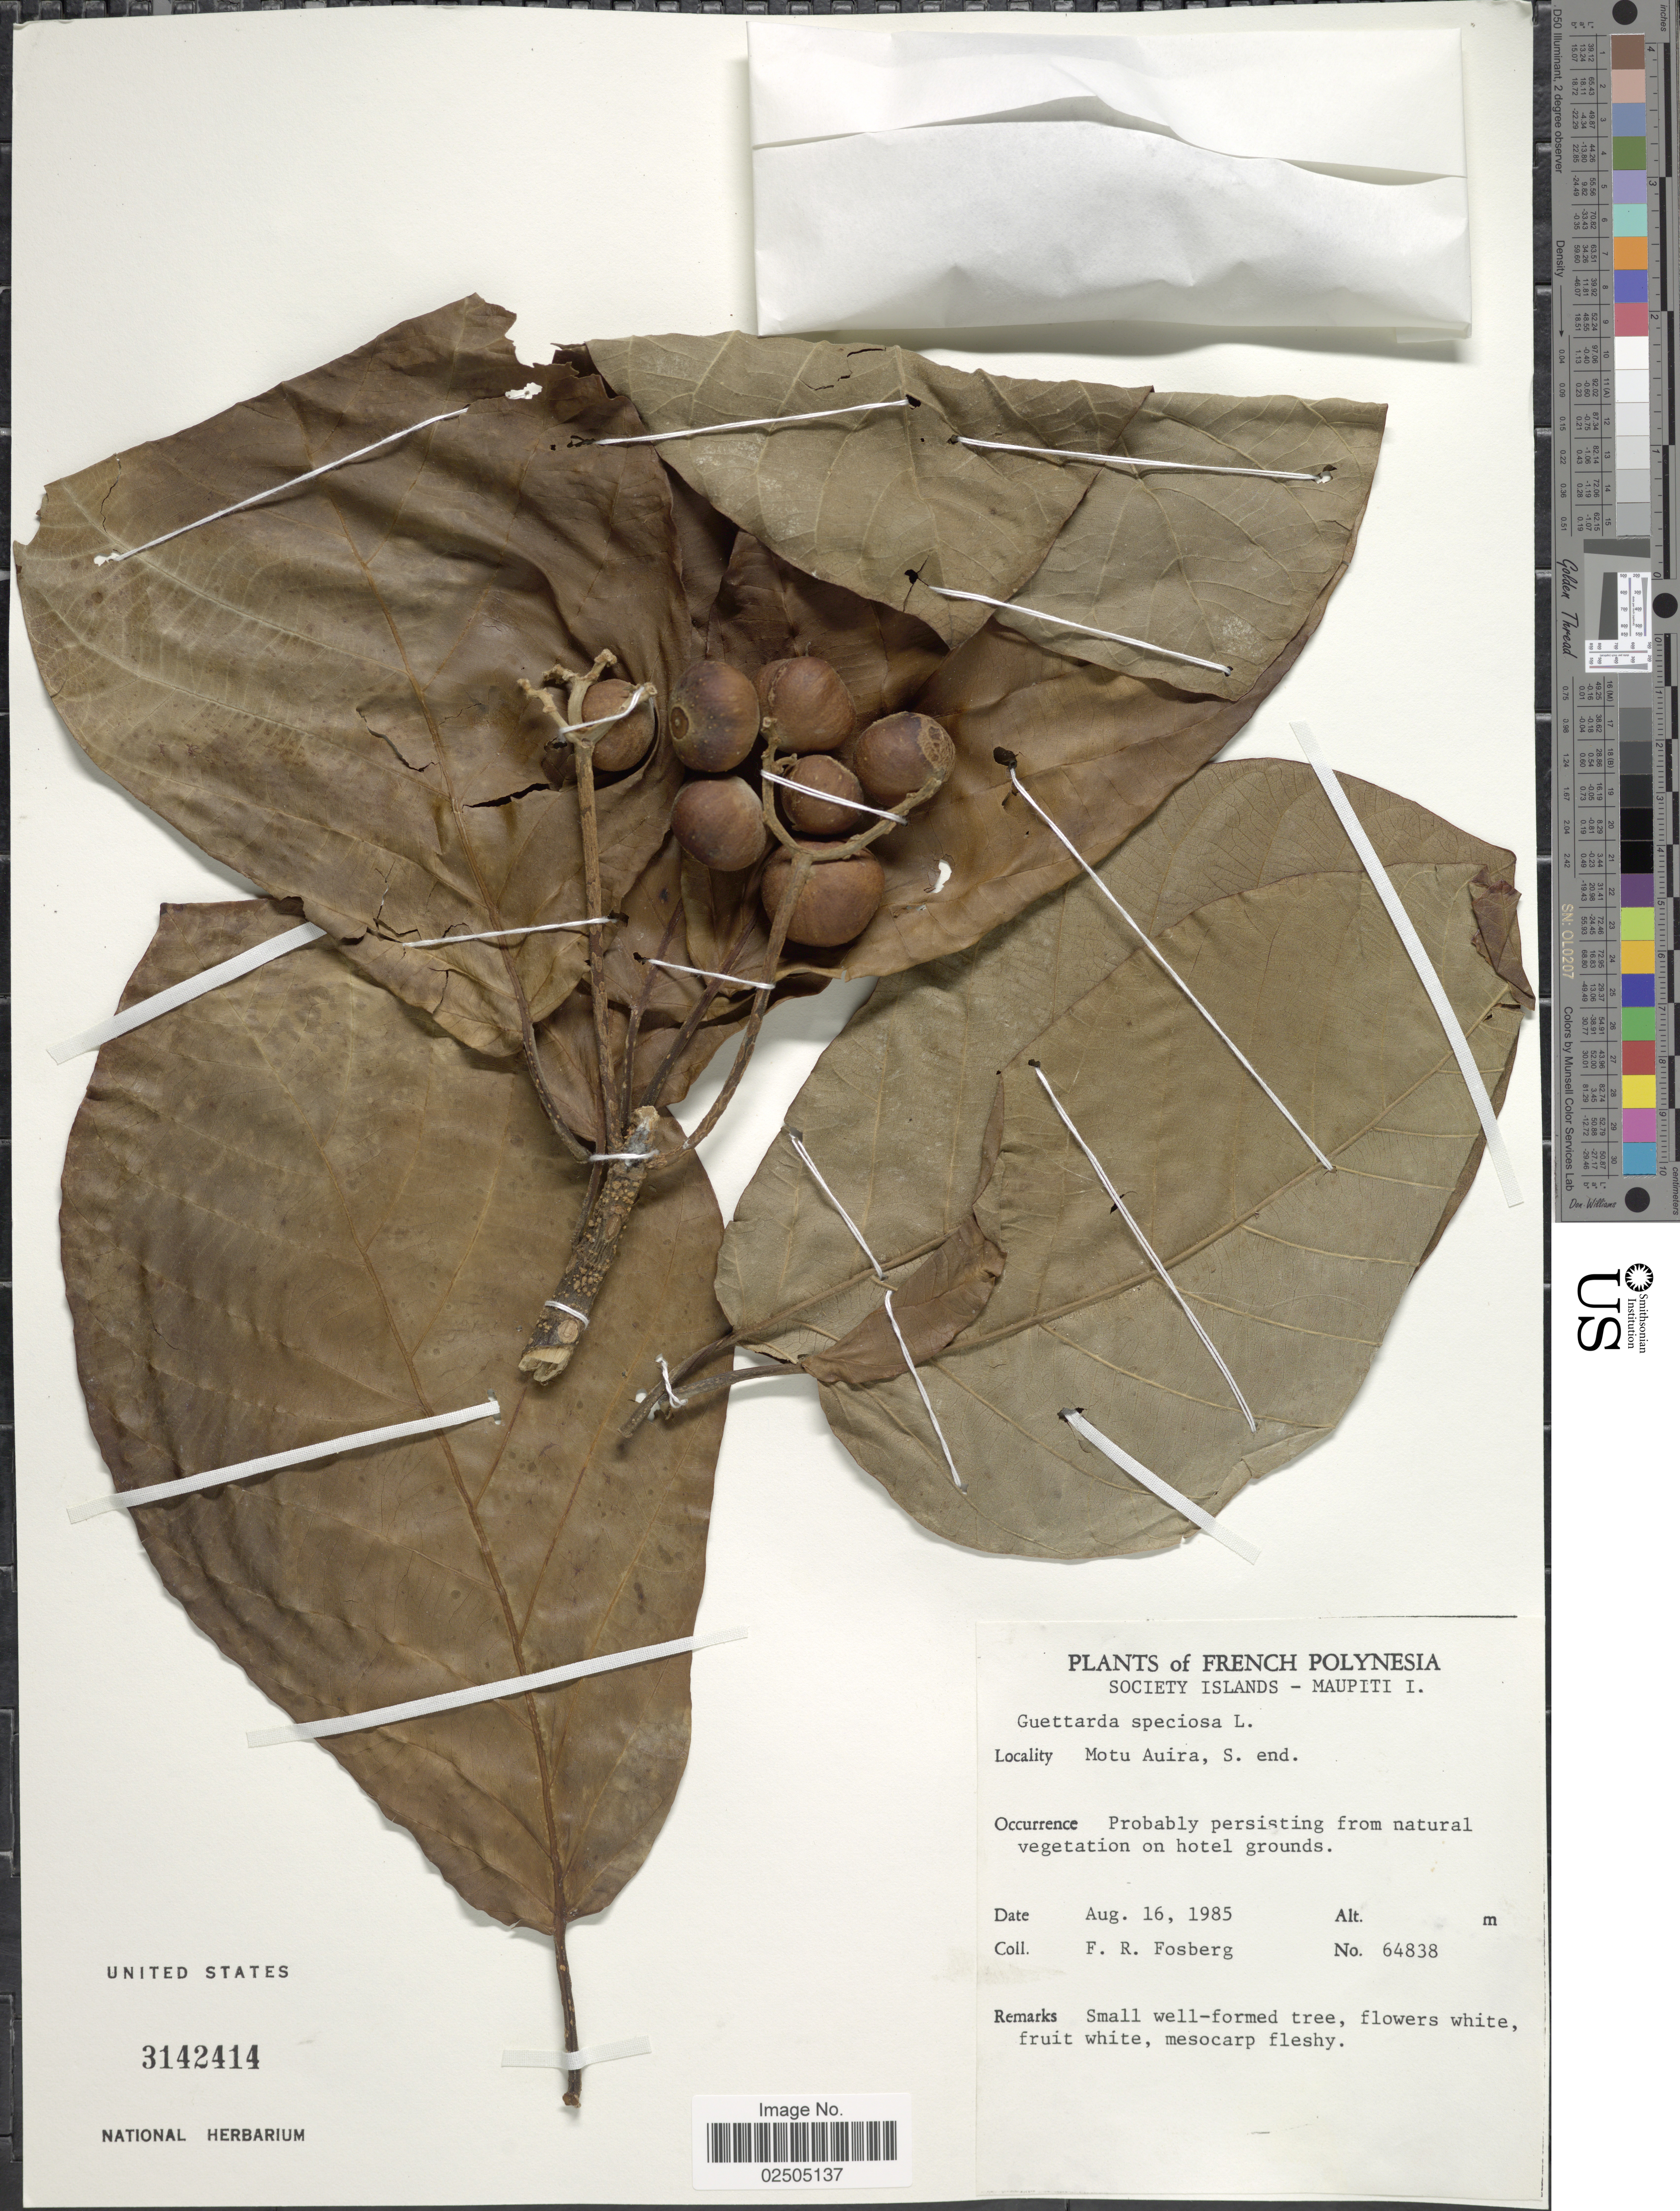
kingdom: Plantae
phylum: Tracheophyta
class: Magnoliopsida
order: Gentianales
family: Rubiaceae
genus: Guettarda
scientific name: Guettarda speciosa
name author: L.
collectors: F. R. Fosberg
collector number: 64838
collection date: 1985-08-16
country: French Polynesia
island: Maupiti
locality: Society Islands - Maupiti I., Motu Auira, S. end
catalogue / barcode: US 3142414